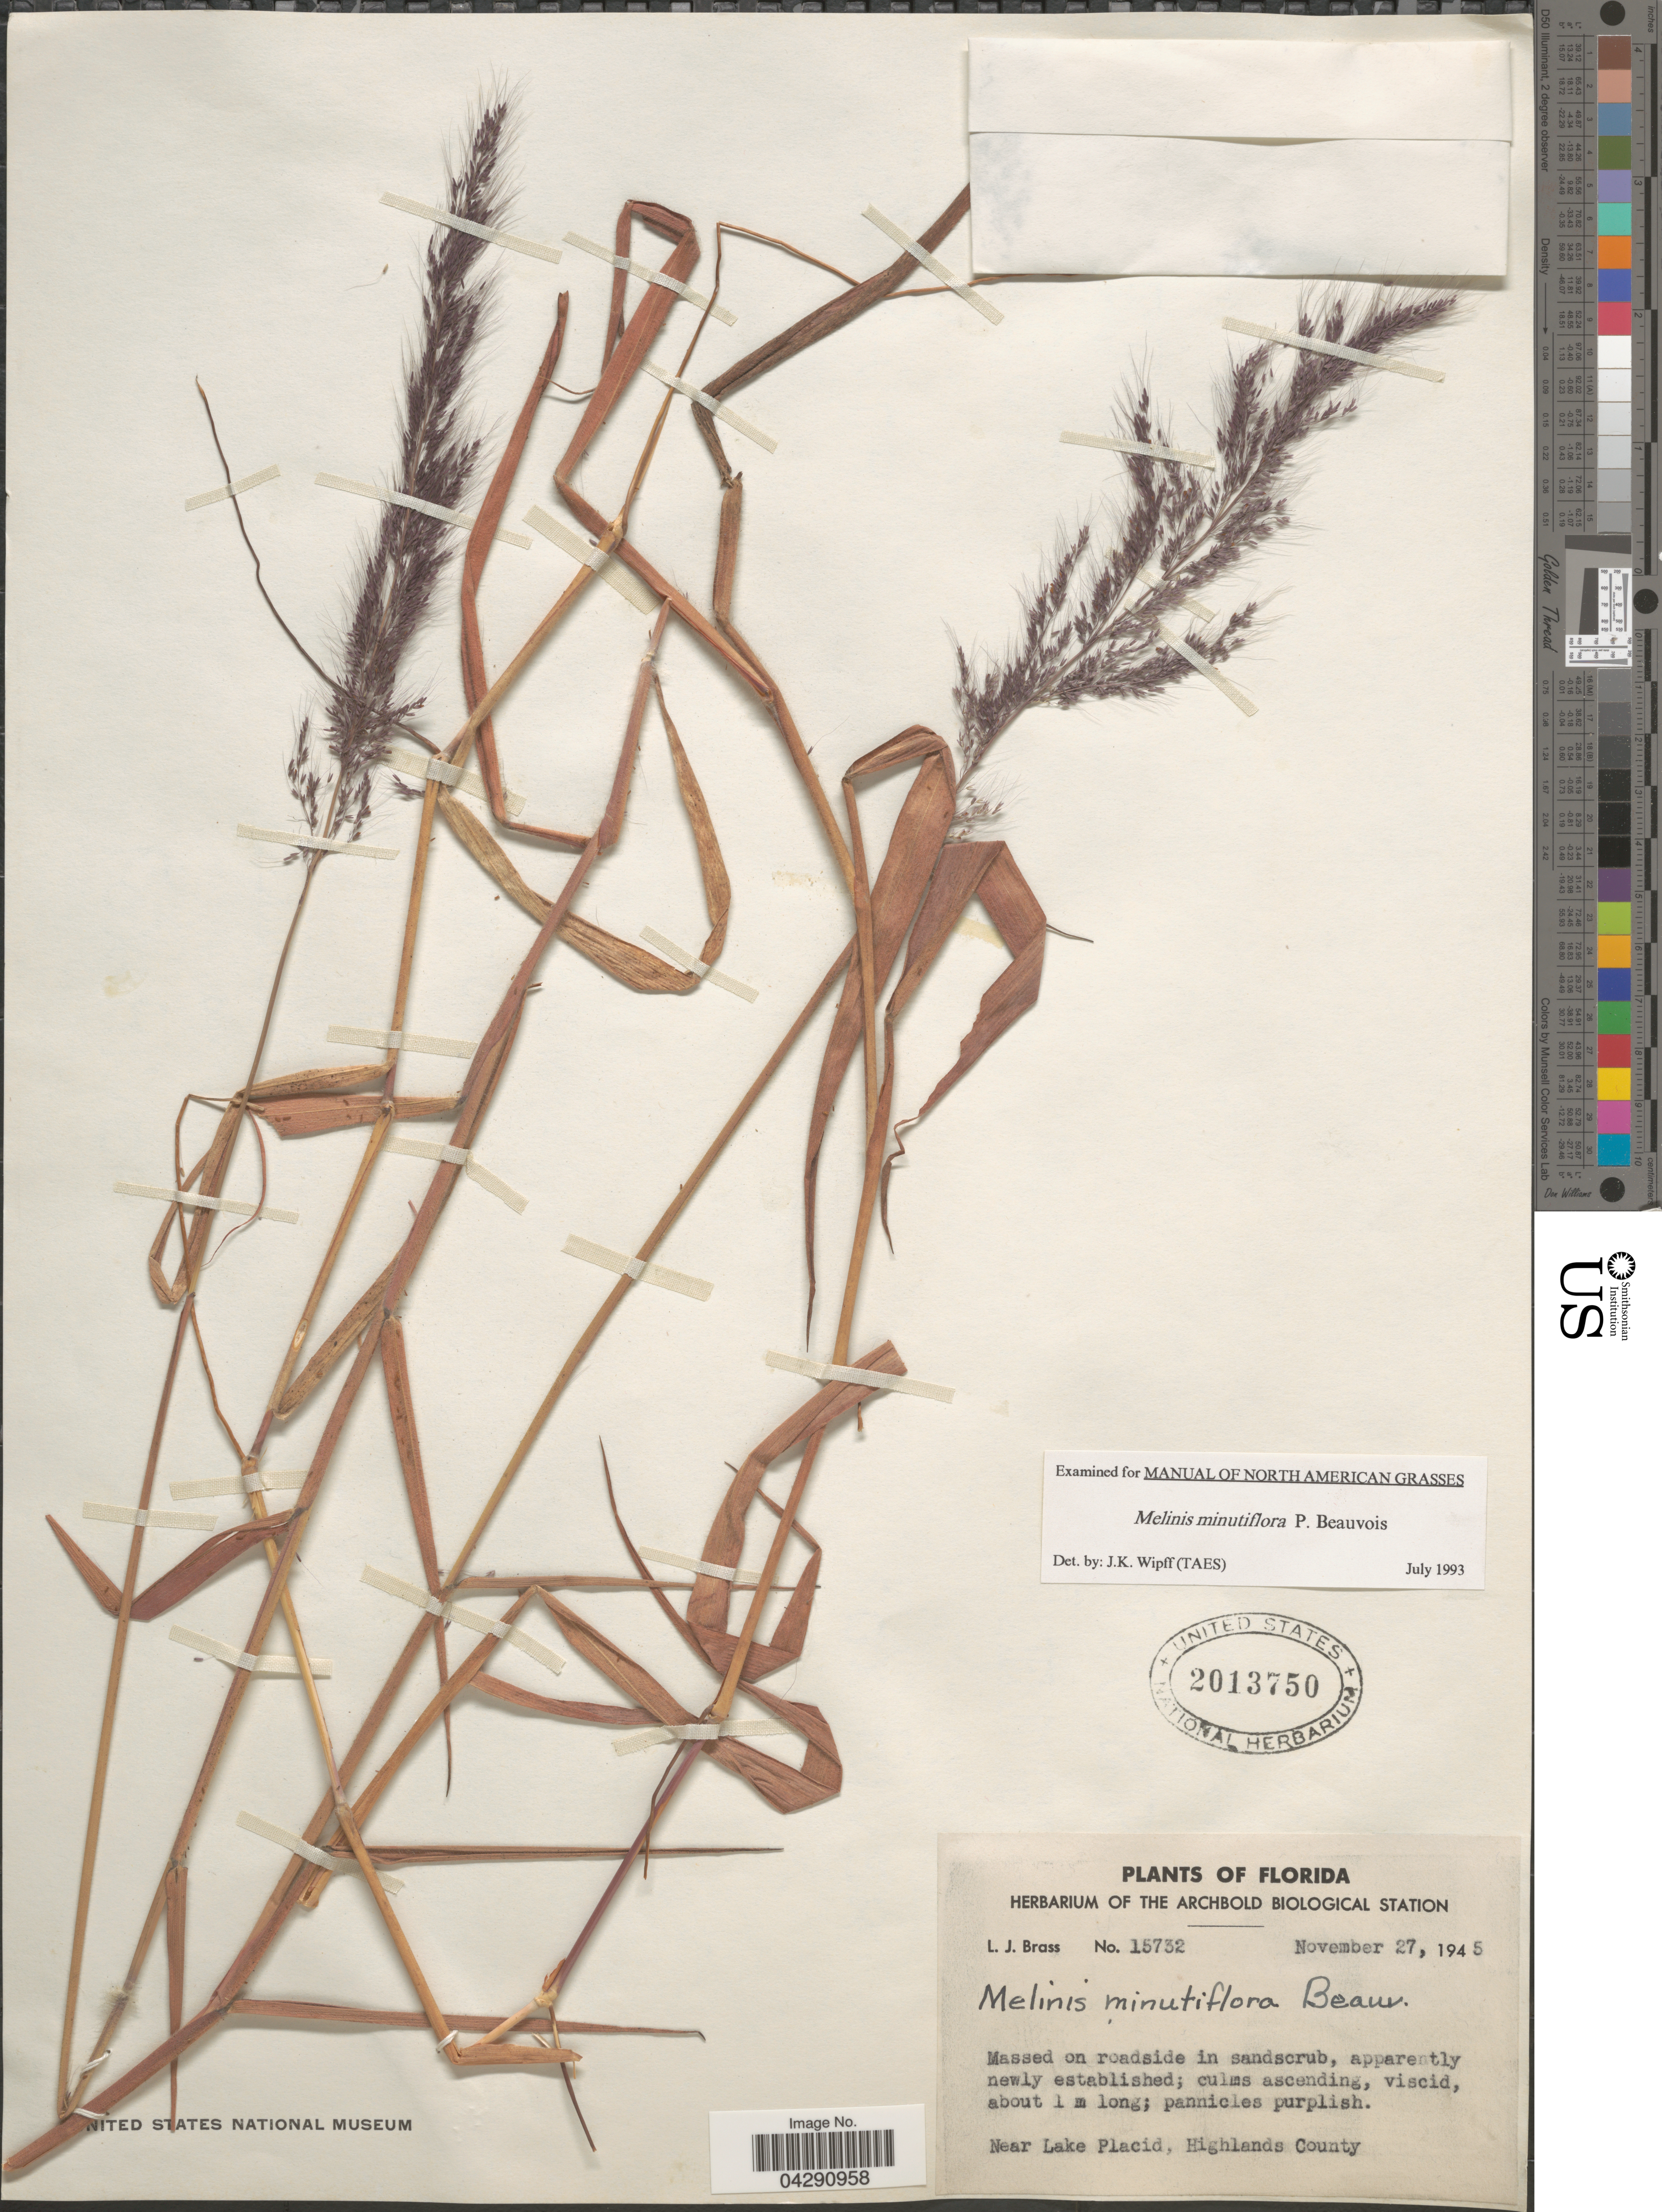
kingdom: Plantae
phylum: Tracheophyta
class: Liliopsida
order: Poales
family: Poaceae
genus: Melinis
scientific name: Melinis minutiflora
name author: P. Beauv.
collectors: L. J. Brass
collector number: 15732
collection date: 1945-11-27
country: United States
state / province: Florida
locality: Near Lake Placid, Highlands County.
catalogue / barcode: US 2013750